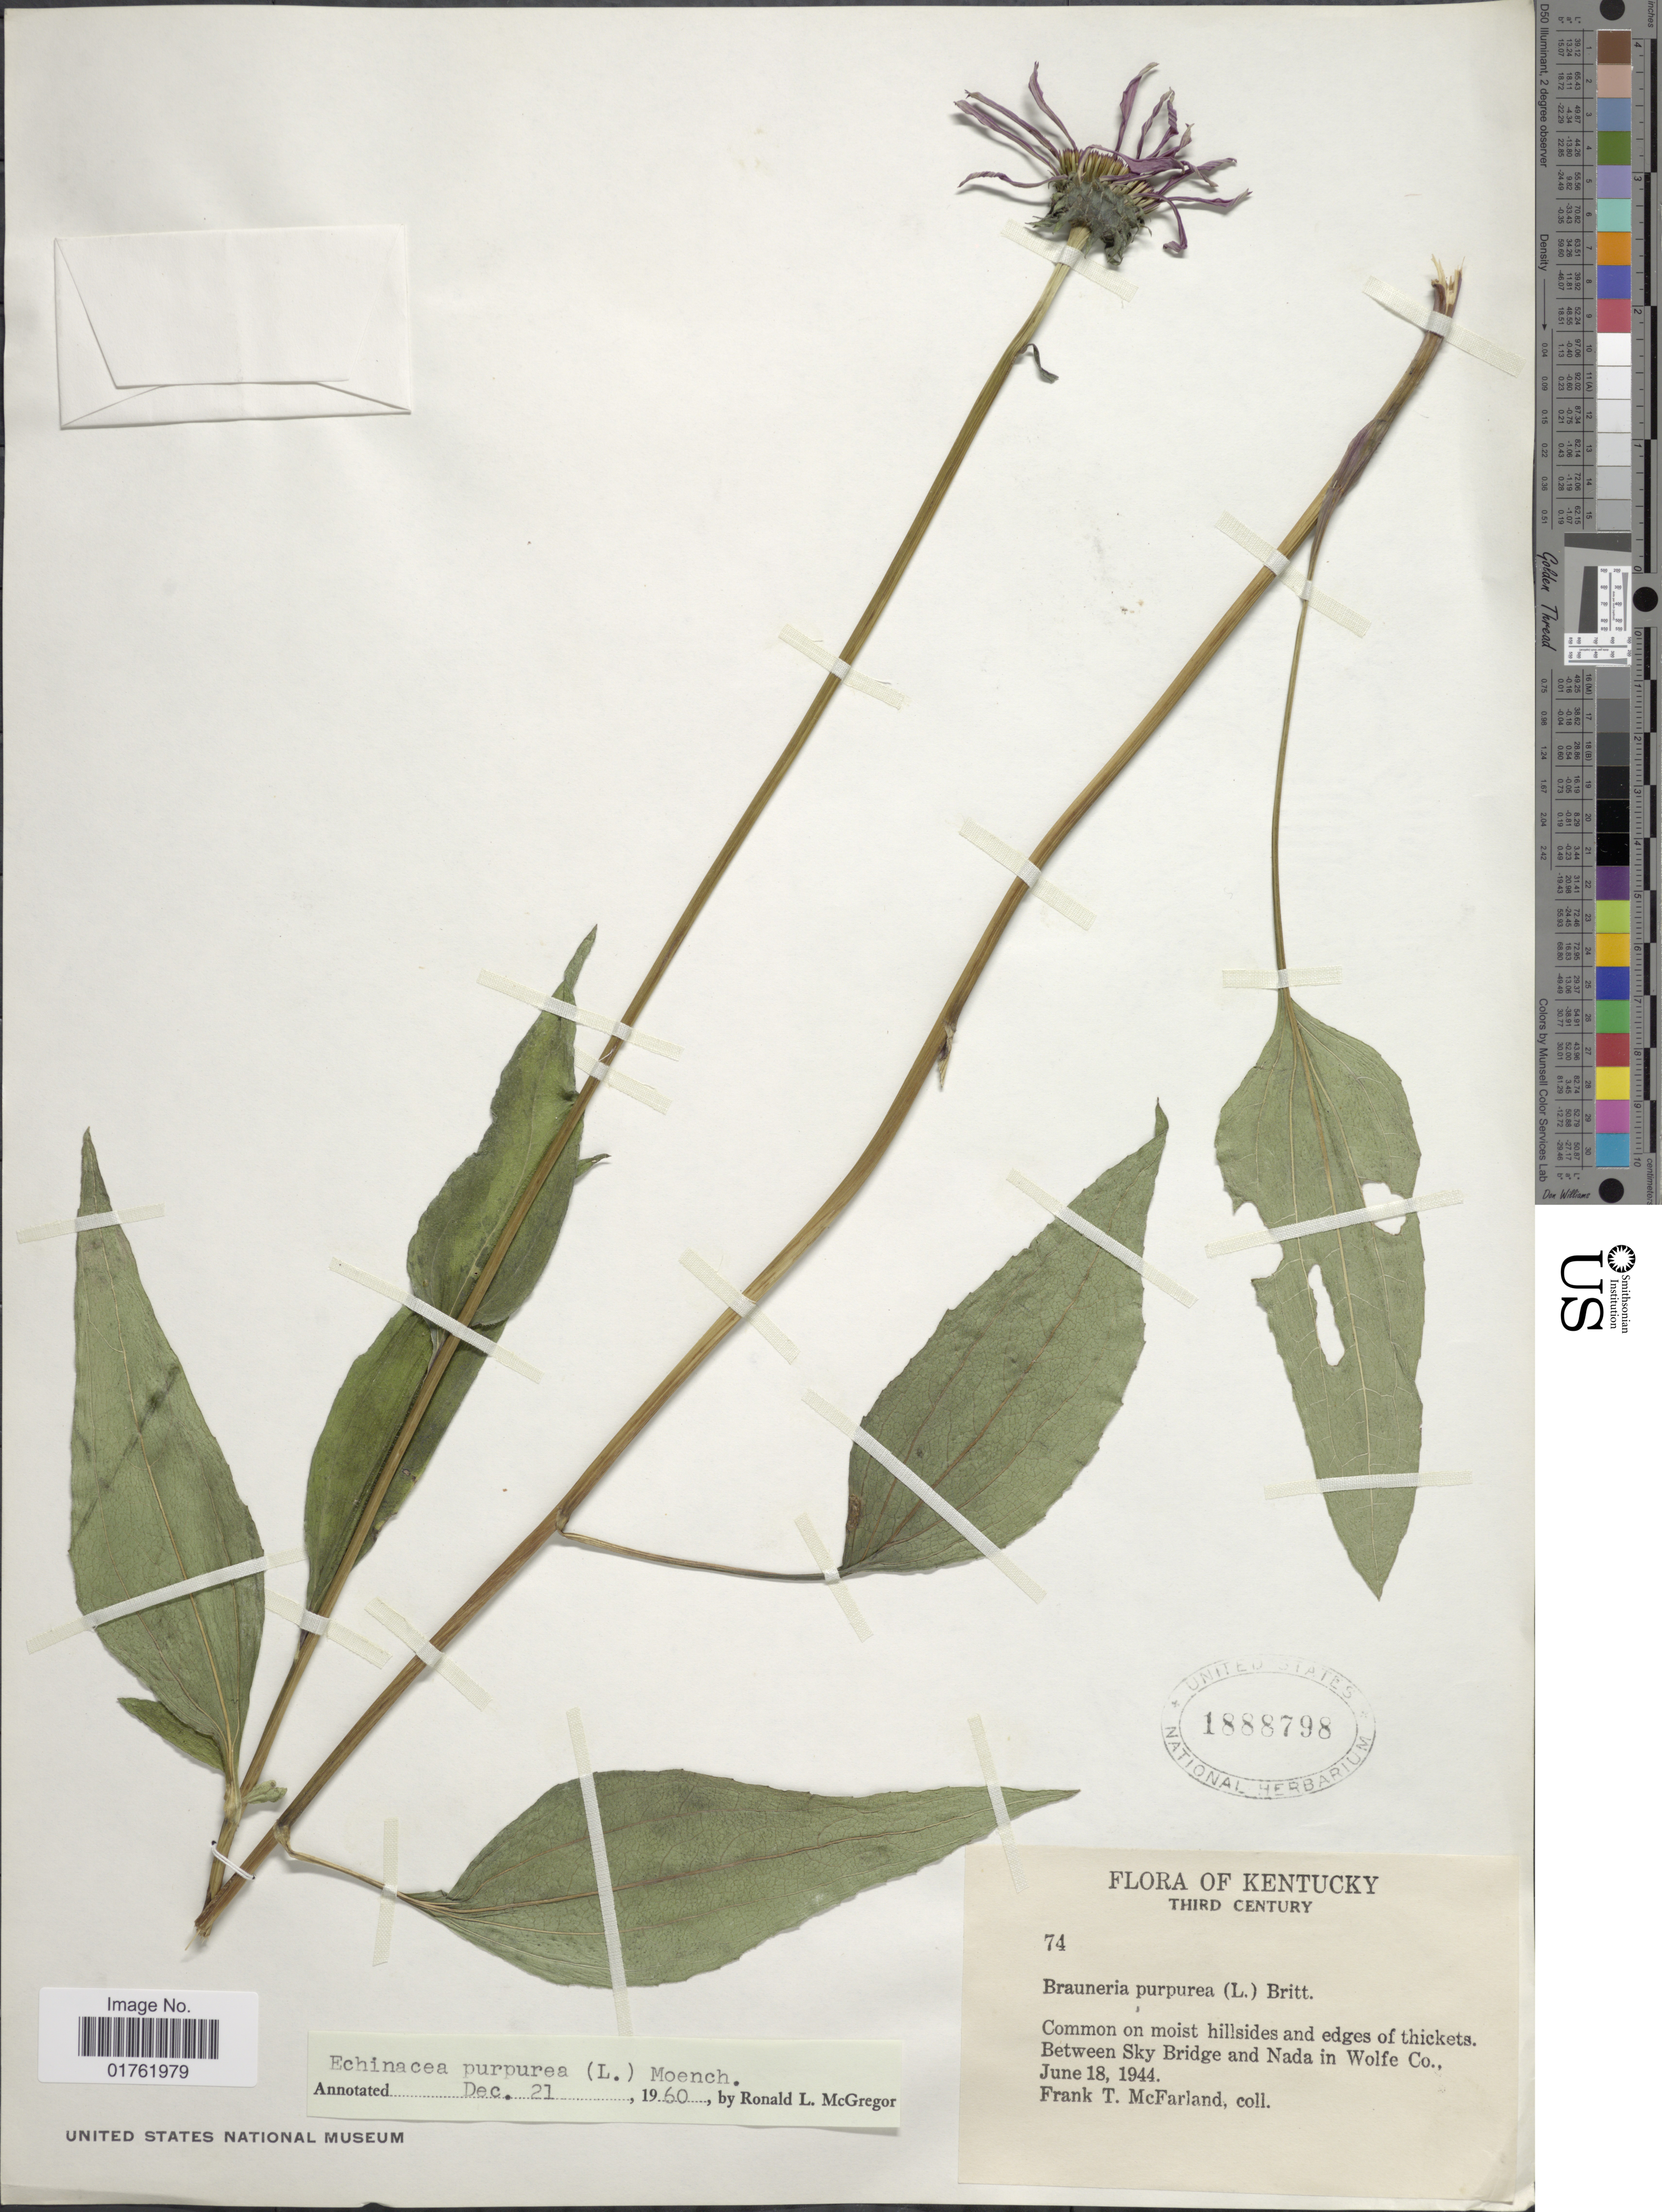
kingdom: Plantae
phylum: Tracheophyta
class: Magnoliopsida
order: Asterales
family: Asteraceae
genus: Echinacea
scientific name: Echinacea purpurea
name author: (L.) Moench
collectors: F. McFarland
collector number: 74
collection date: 1944-06-18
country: United States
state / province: Kentucky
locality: Third Century, Common on moist hillsides and edges of thickets. between Sky Bridge and Nada in Wolfe Co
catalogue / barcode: US 1888798